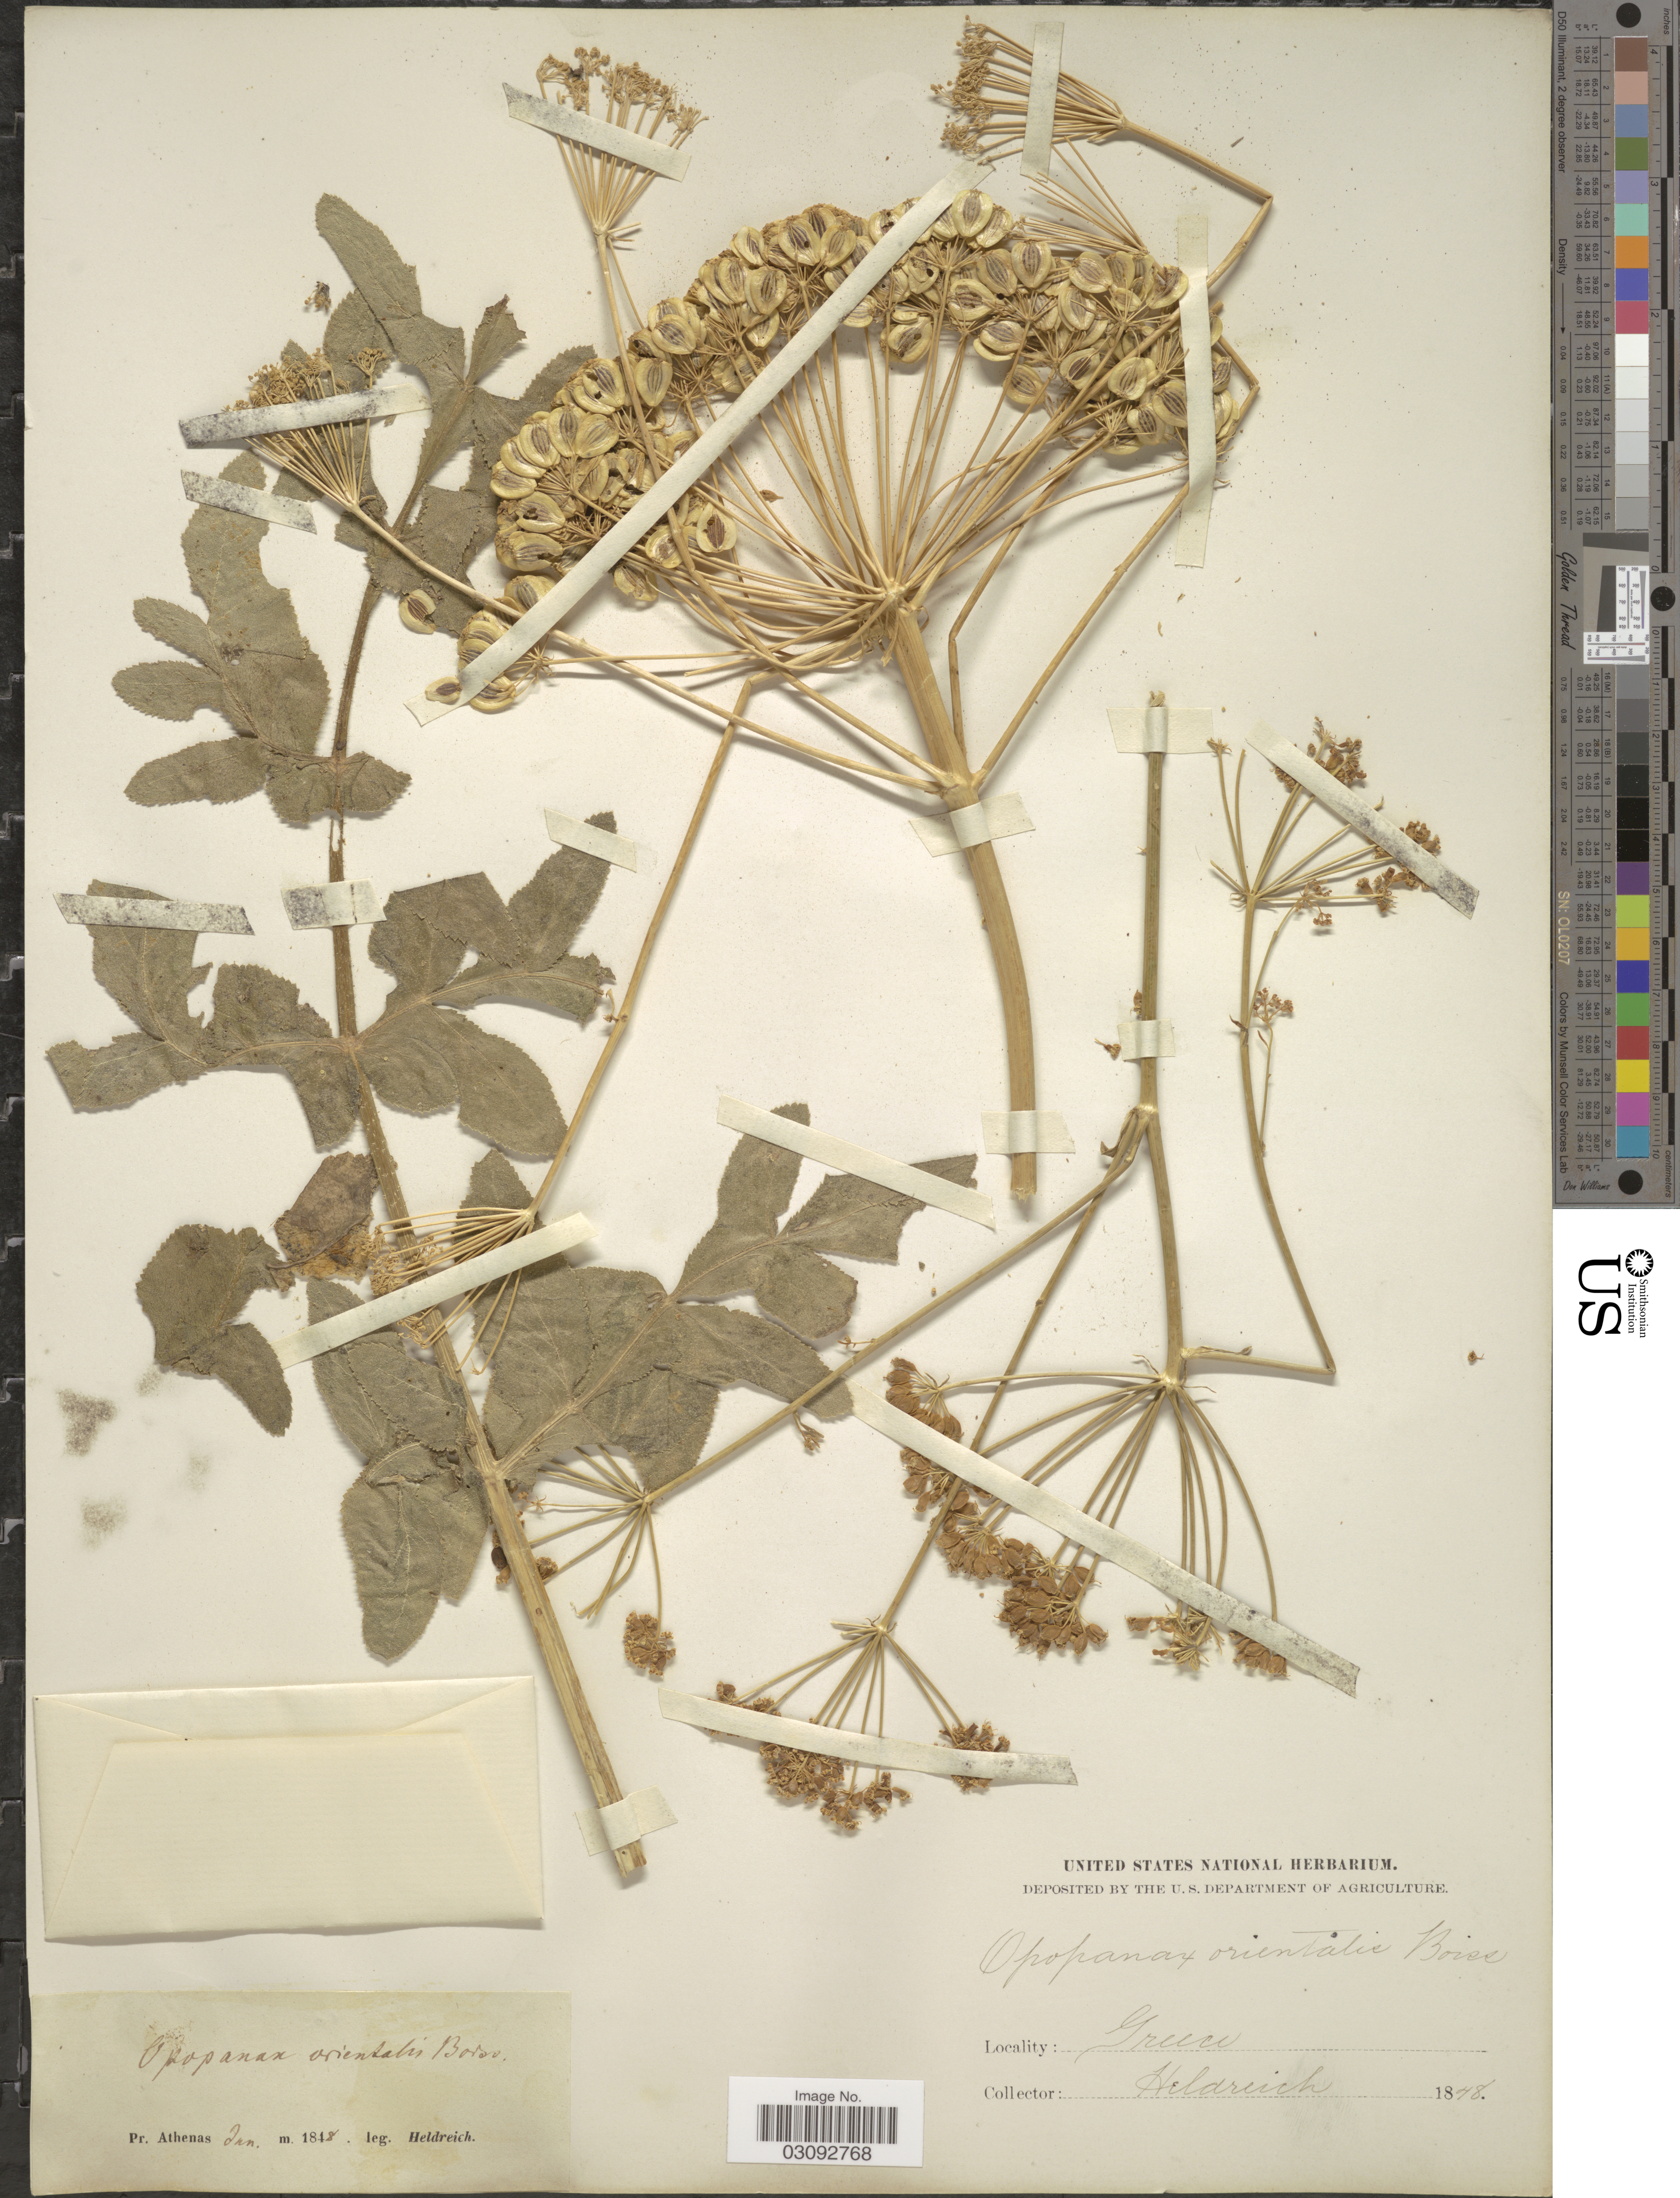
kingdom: Plantae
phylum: Tracheophyta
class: Magnoliopsida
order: Apiales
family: Apiaceae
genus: Opopanax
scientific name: Opopanax orientalis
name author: Boiss.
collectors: Heldreich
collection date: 1848-01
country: Greece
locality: Pr. Athenas.